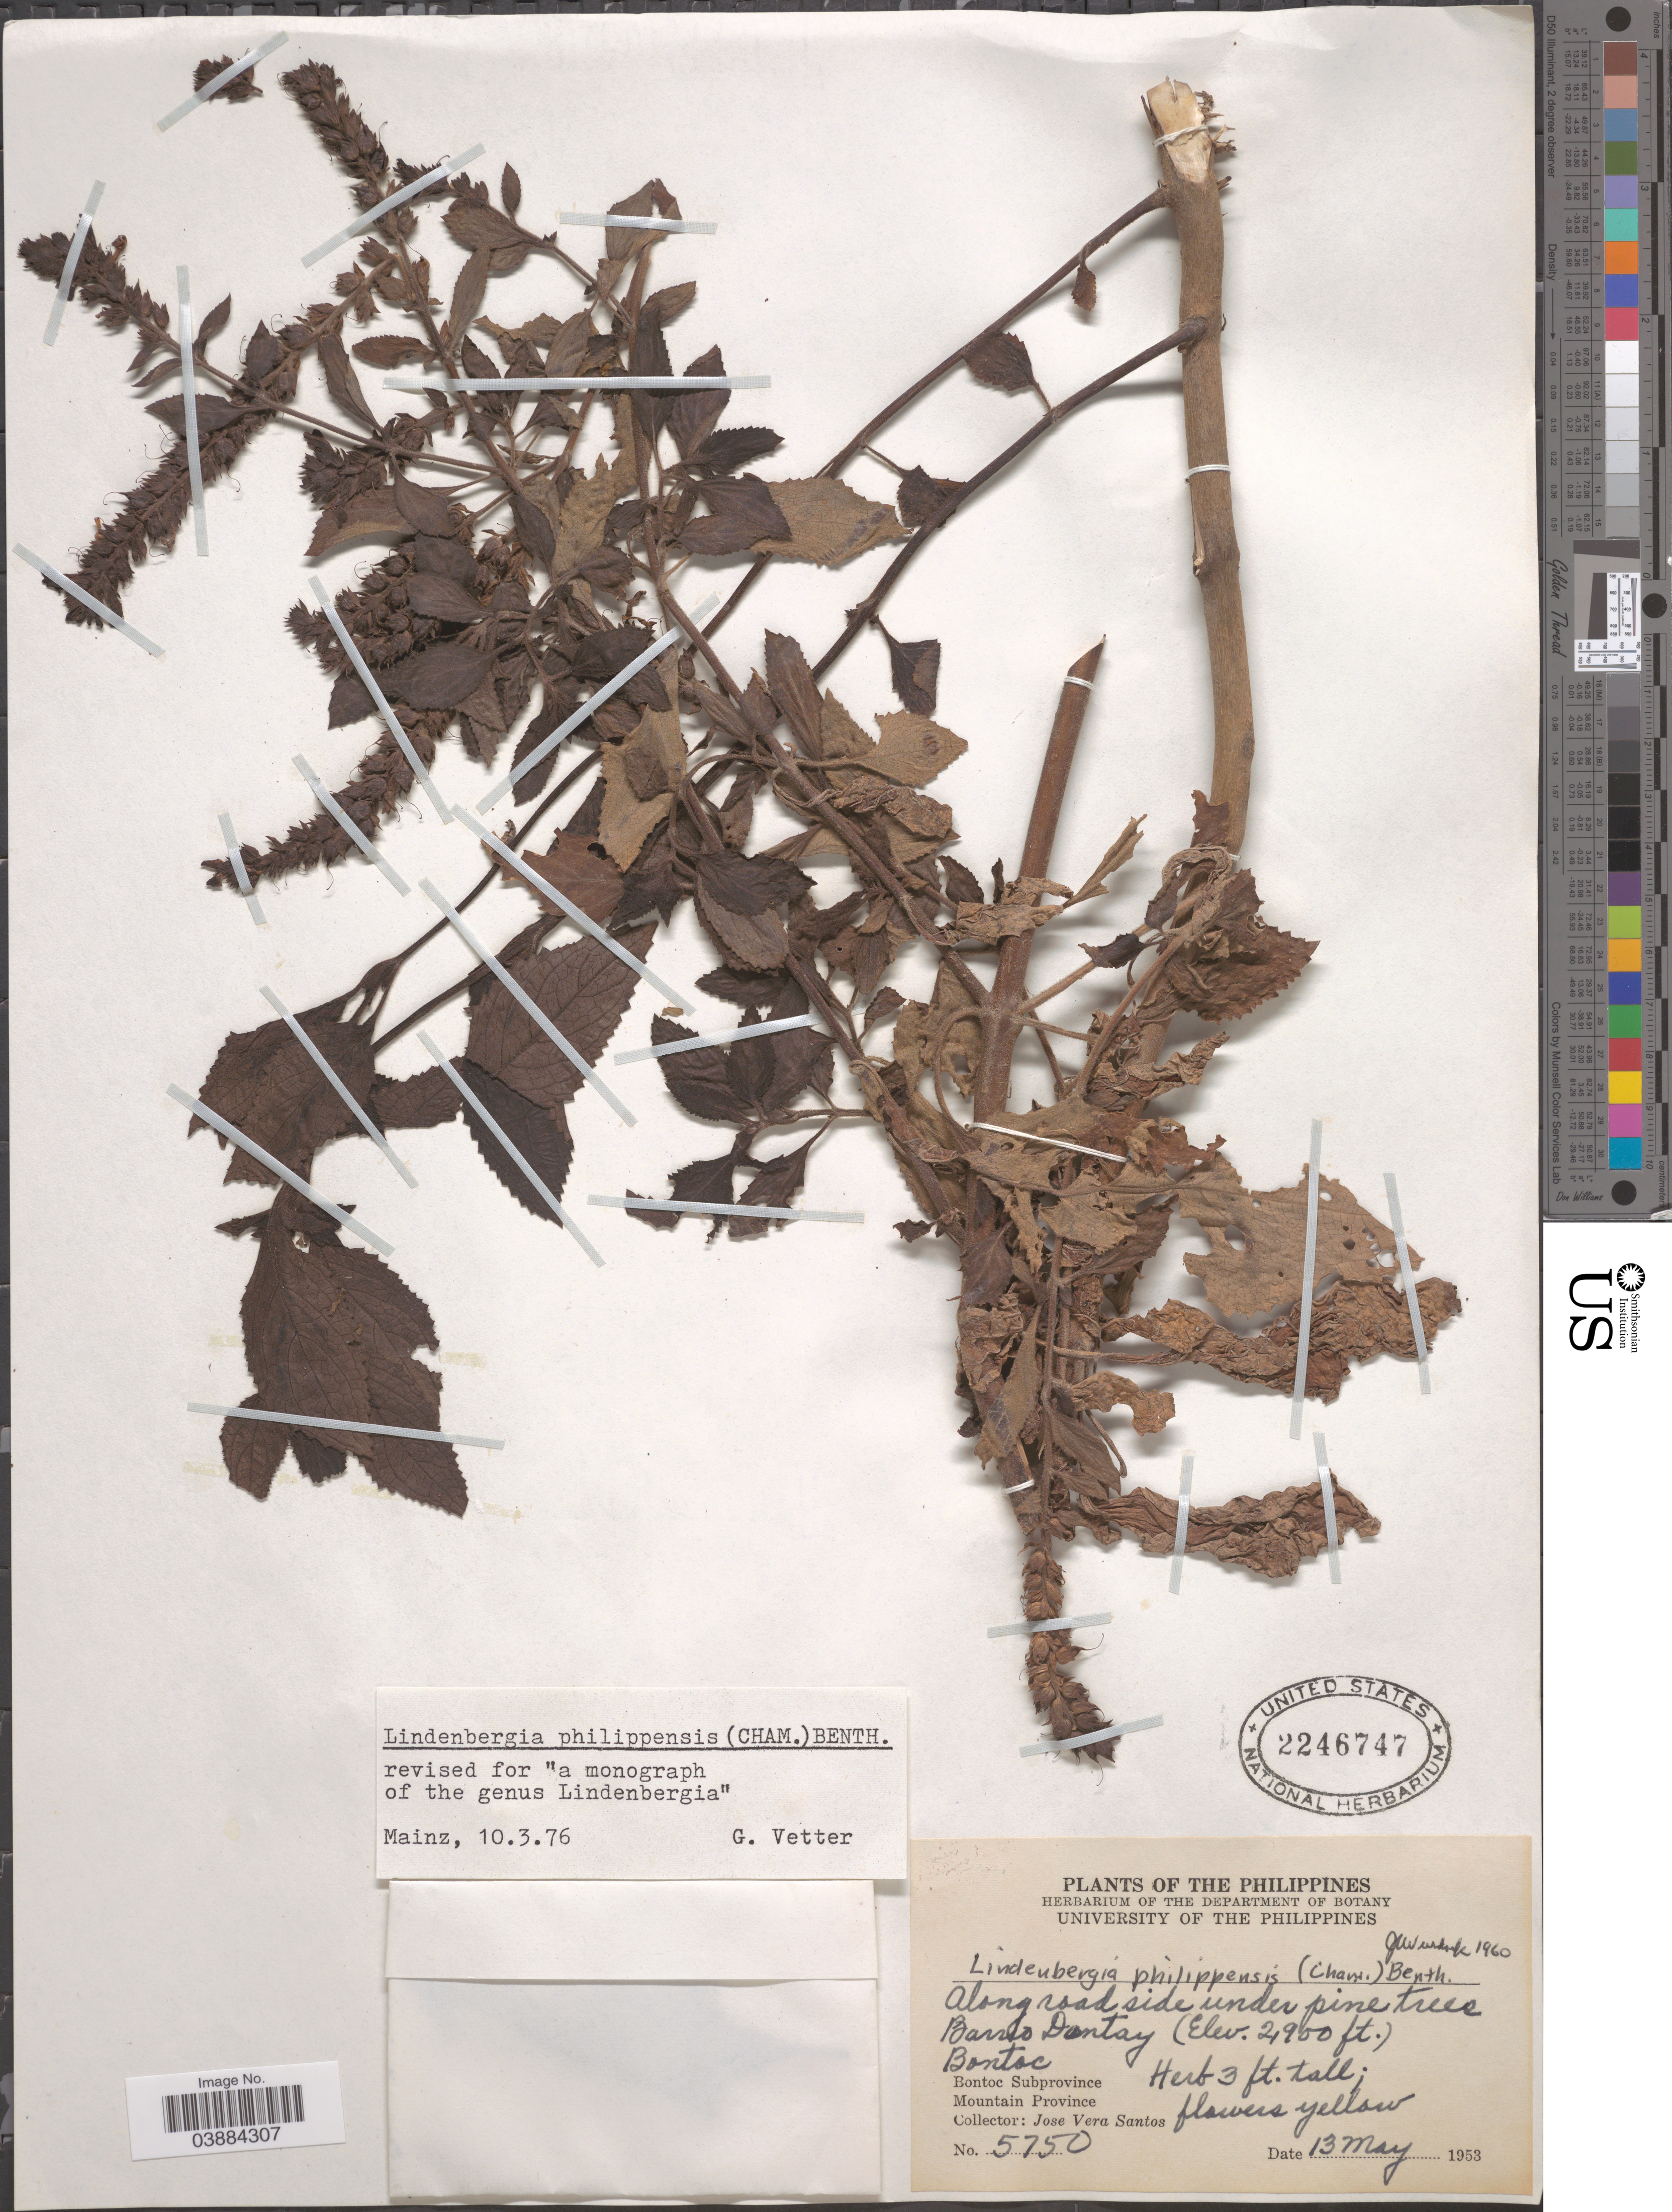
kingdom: Plantae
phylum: Tracheophyta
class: Magnoliopsida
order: Lamiales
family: Orobanchaceae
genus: Lindenbergia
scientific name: Lindenbergia philippensis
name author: (Cham. & Schltdl.) Benth.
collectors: J. Santos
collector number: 5750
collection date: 1953-05-13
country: Philippines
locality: Barrio Dantay. Bontoc. Bontoc Subprovince. Mountain Province.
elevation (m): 884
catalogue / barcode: US 2246747